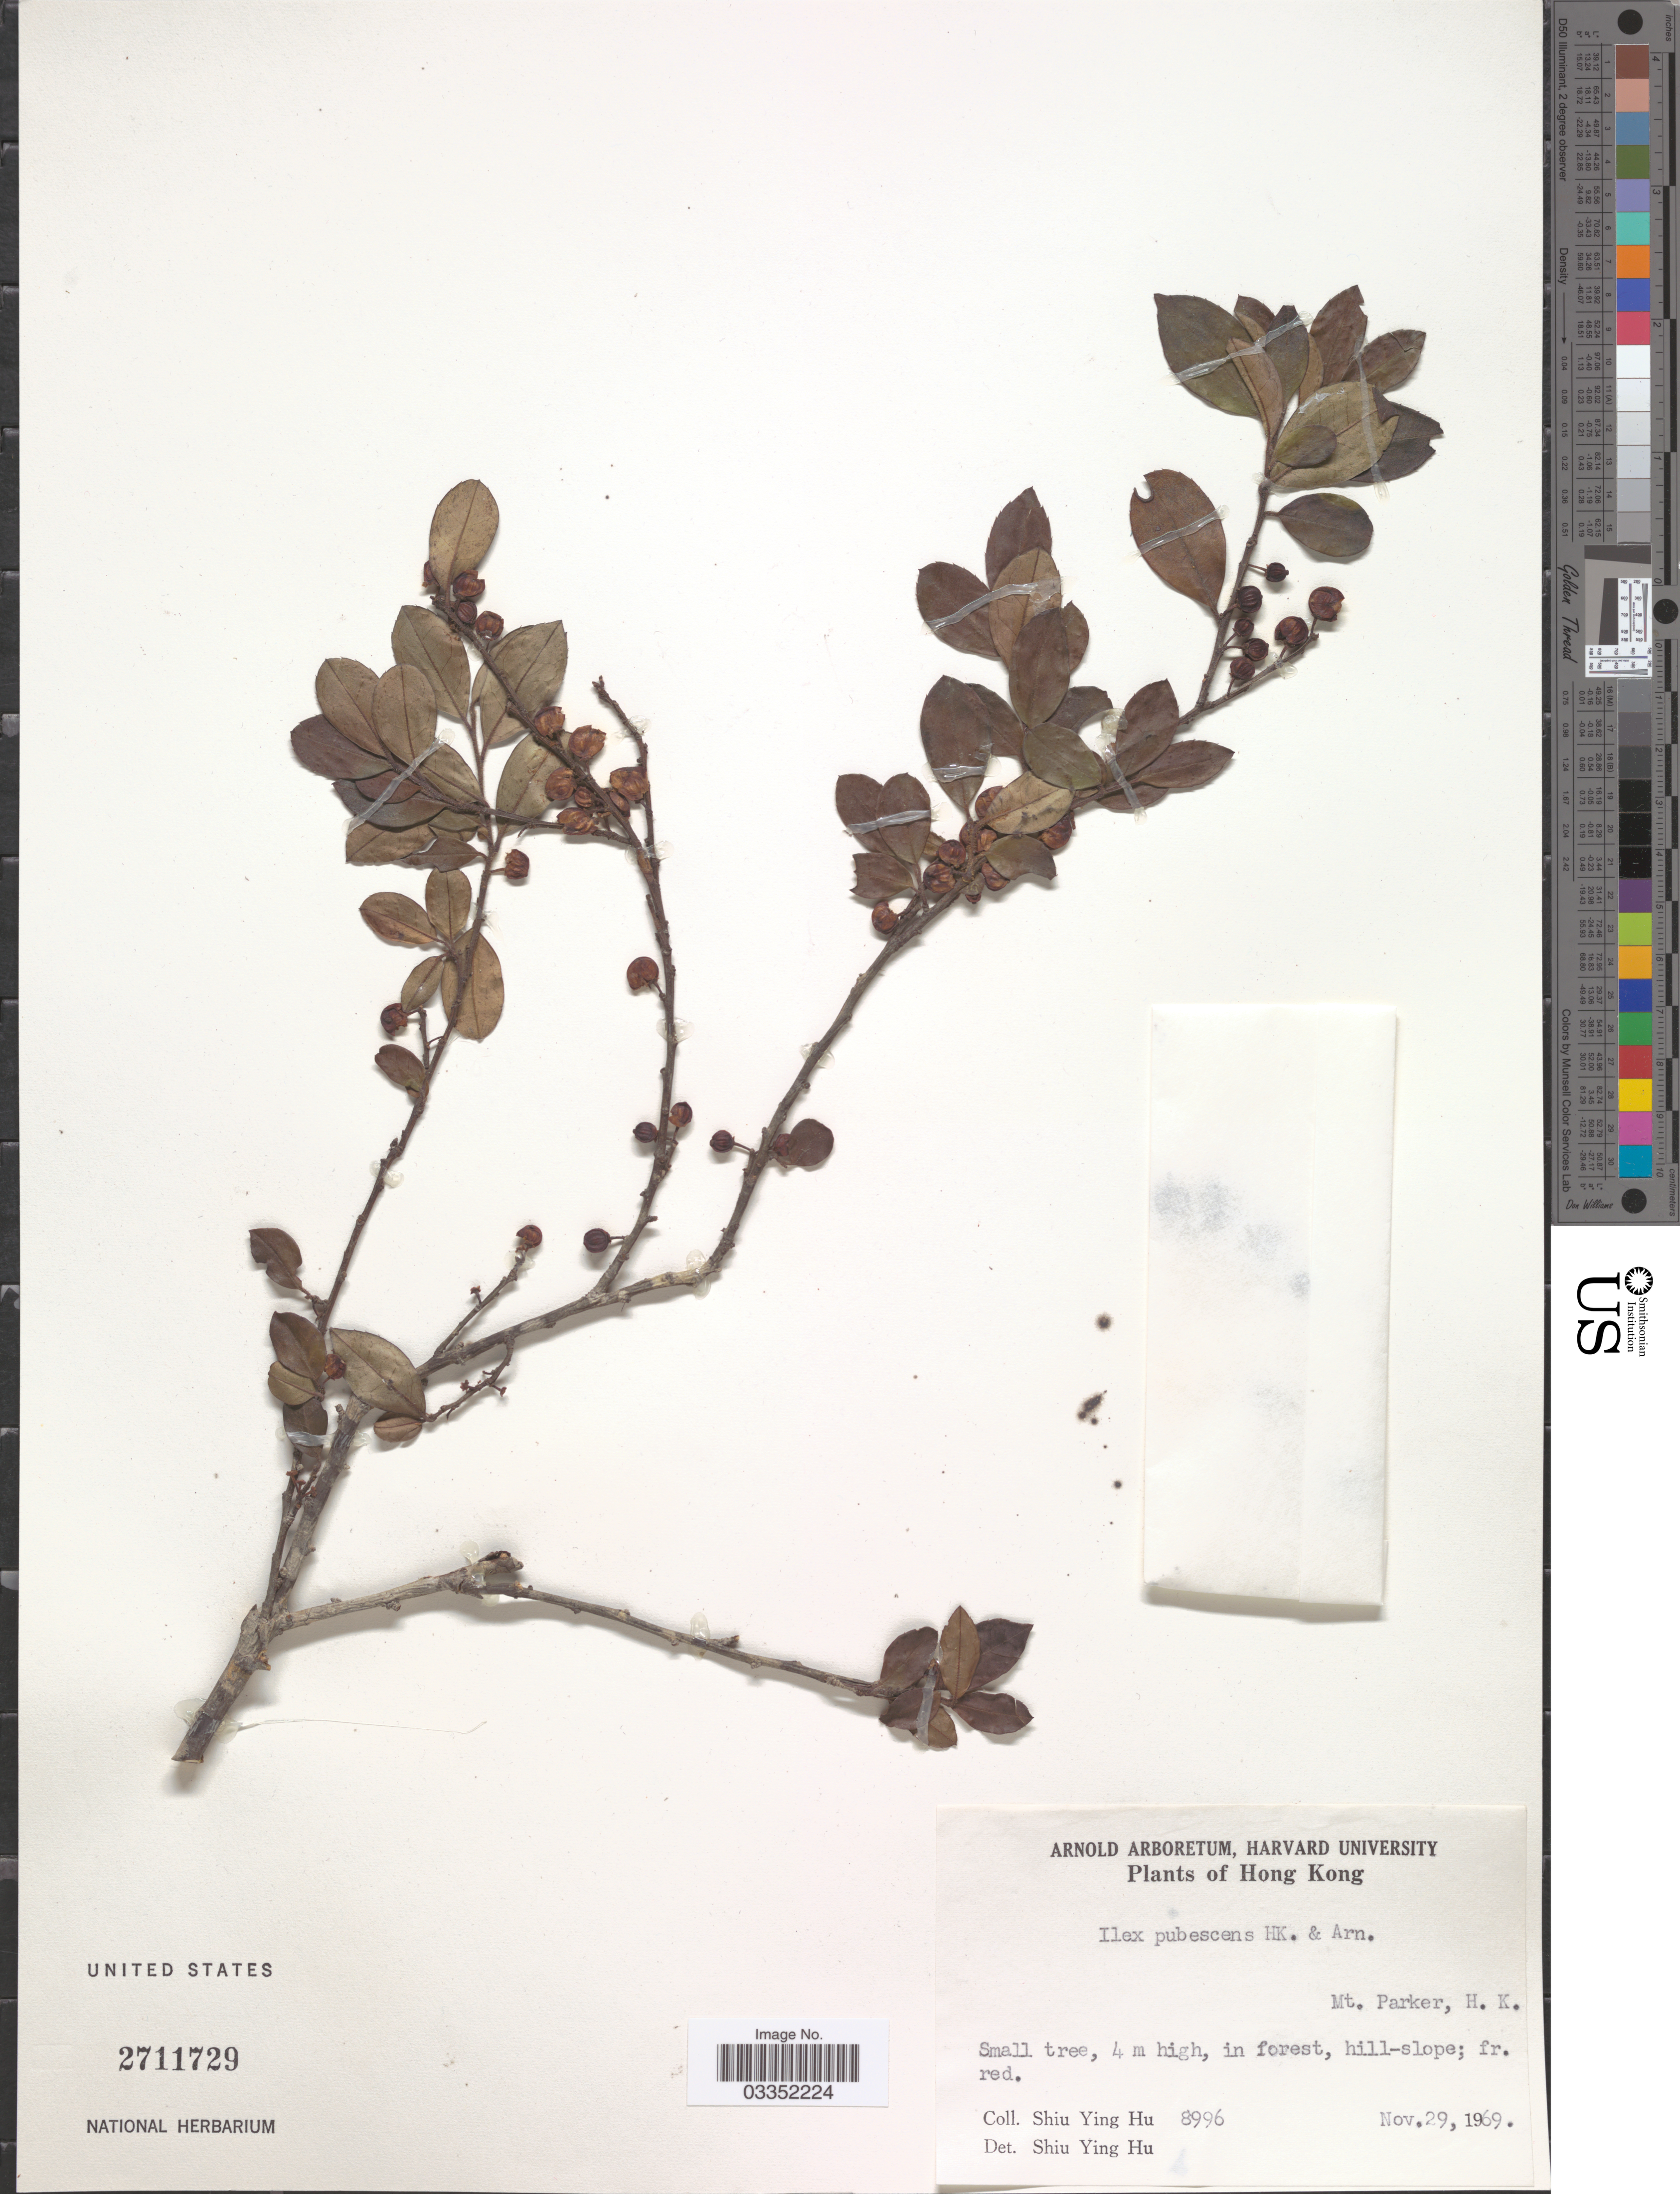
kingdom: Plantae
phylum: Tracheophyta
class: Magnoliopsida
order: Aquifoliales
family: Aquifoliaceae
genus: Ilex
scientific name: Ilex pubescens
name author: Hook. & Arn.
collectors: S. Y. Hu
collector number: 8996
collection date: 1969-11-29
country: China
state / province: Hong Kong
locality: Mt. Parker, H.K.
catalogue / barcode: US 2711729